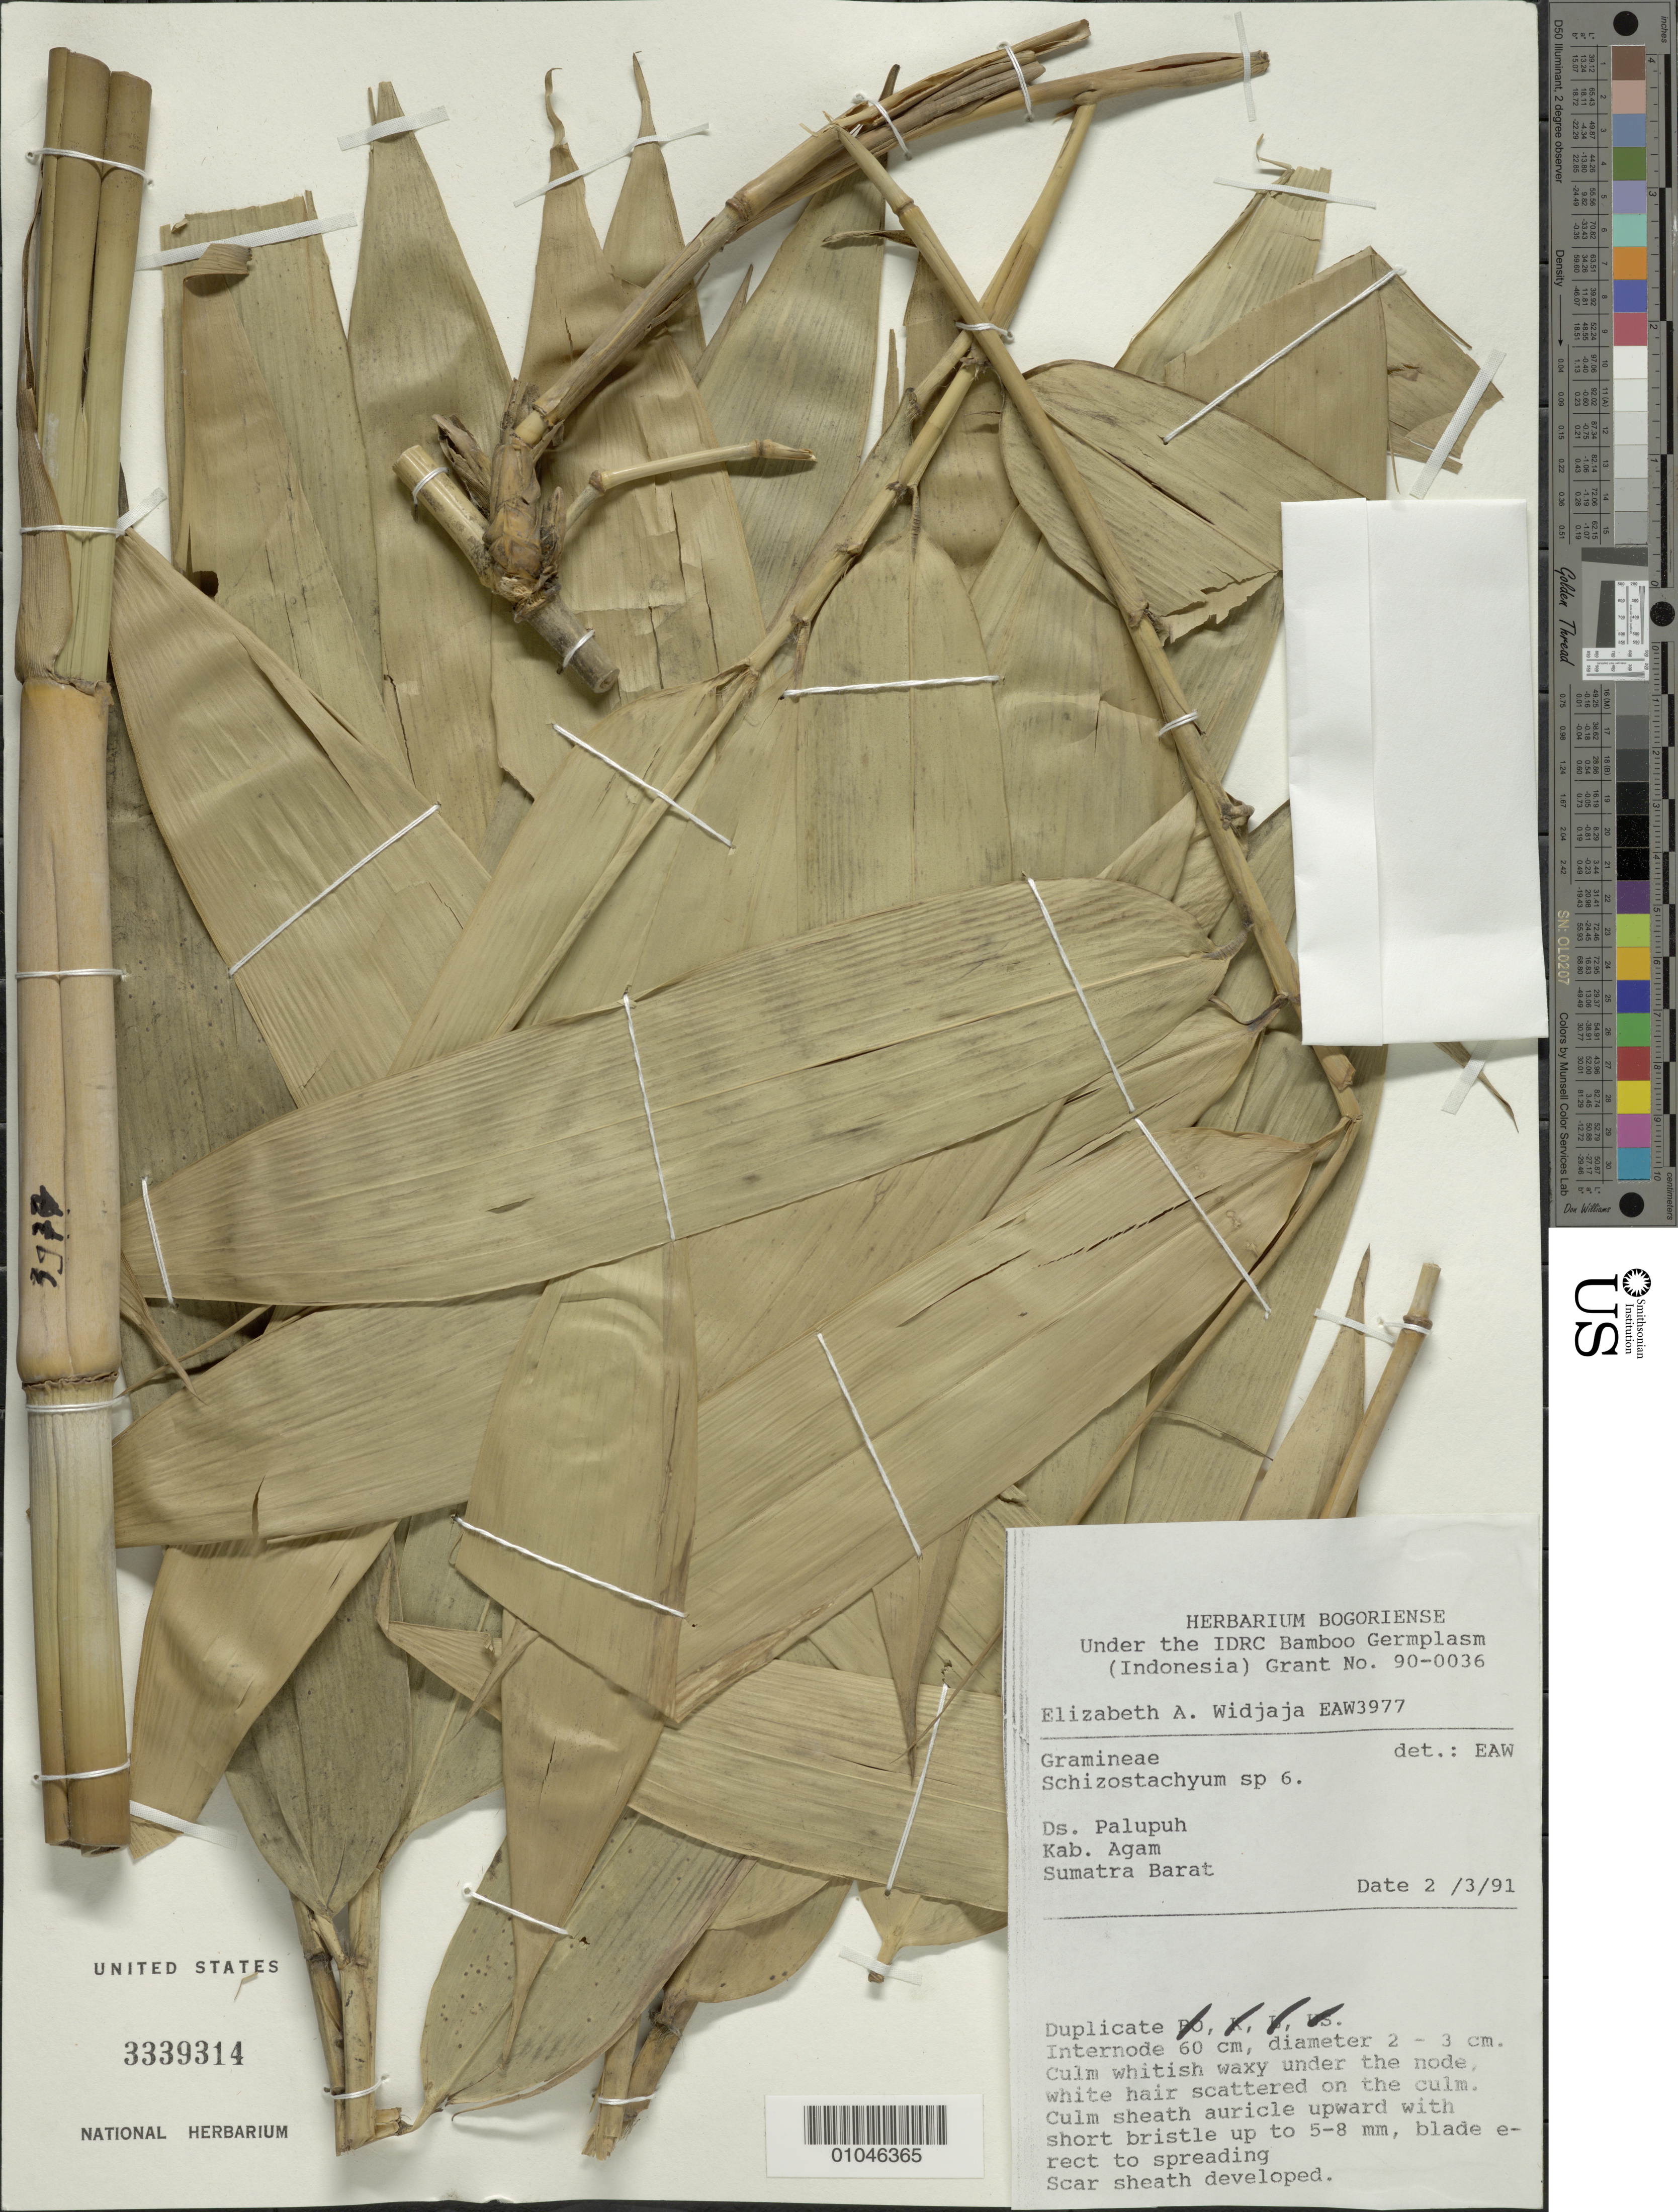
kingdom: Plantae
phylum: Tracheophyta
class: Liliopsida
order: Poales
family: Poaceae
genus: Schizostachyum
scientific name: Schizostachyum sp.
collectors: E. A. Widjaja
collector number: EAW 3977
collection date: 1991-02-03 or 1991-03-02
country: Indonesia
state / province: Sumatra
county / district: Sumatera Barat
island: Sumatra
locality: Ds. Palupuh, Kab. Agam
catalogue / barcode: US 3339314